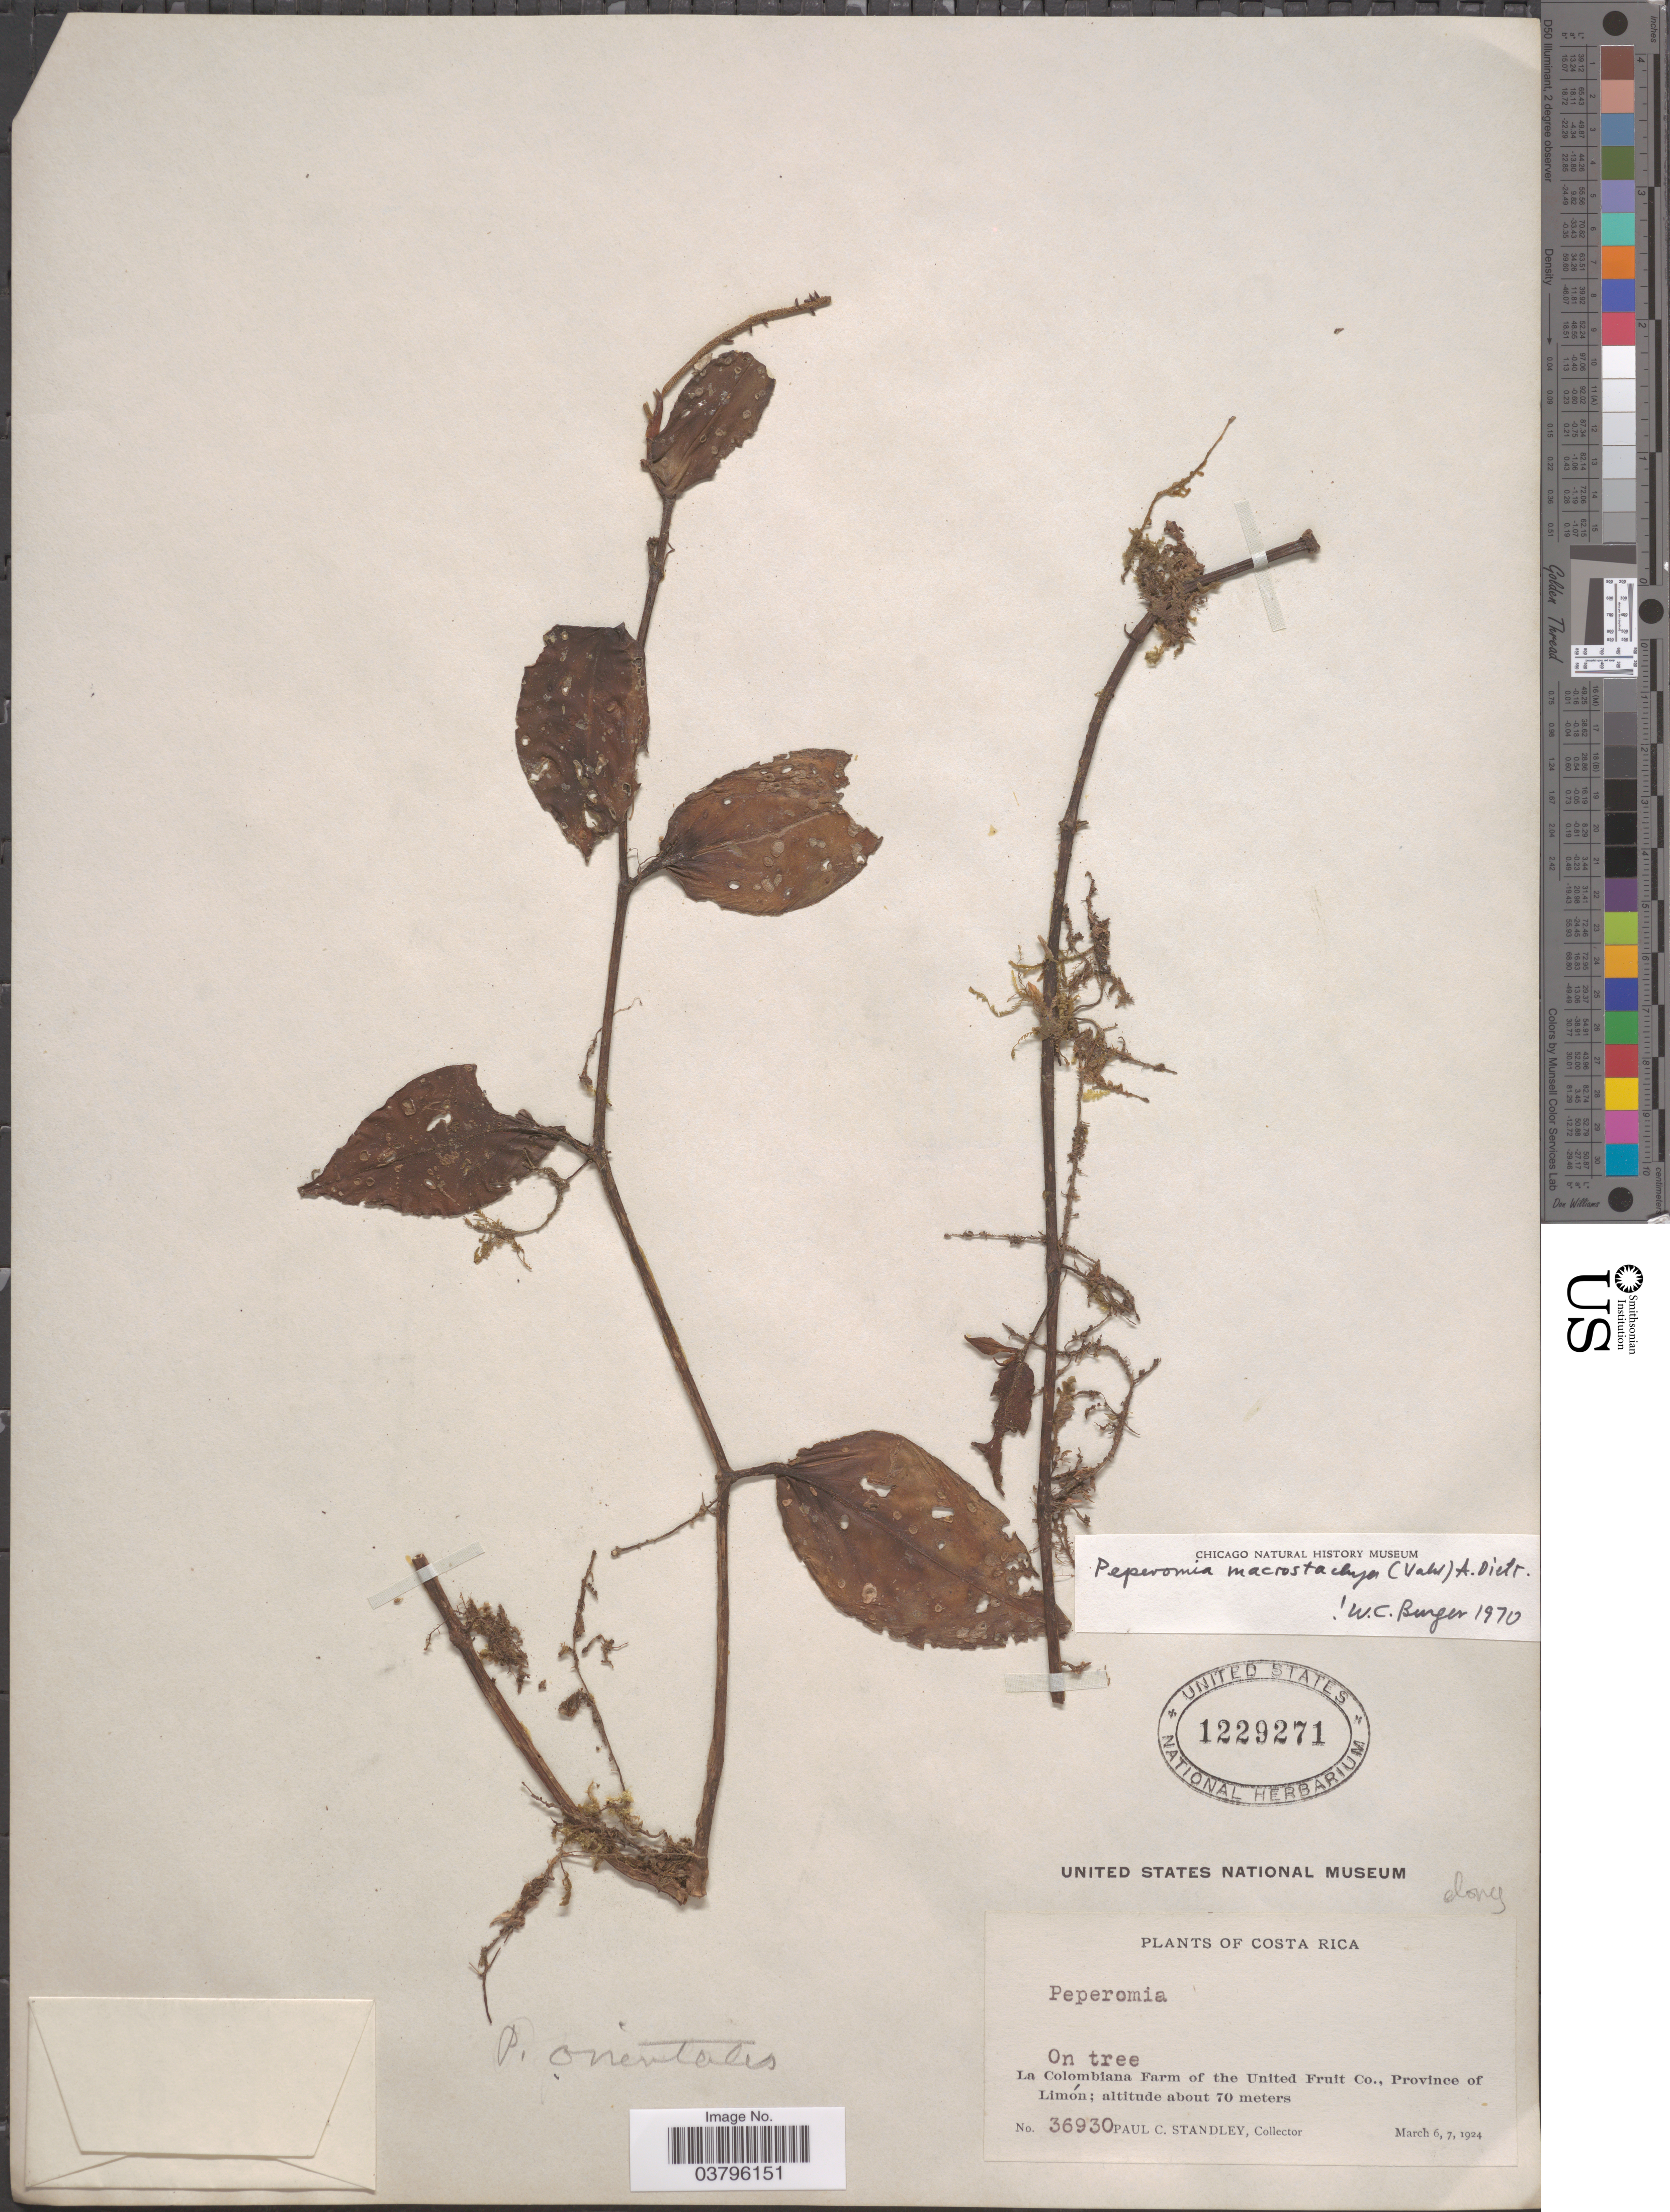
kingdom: Plantae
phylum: Tracheophyta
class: Magnoliopsida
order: Piperales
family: Piperaceae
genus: Peperomia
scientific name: Peperomia portobellensis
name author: Beurl.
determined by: Jiménez, José Estaban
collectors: P. C. Standley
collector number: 36930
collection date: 1924-03-06/1924-03-07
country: Costa Rica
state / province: Limón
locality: La Colombiana Farm of the United Fruit Co.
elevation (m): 70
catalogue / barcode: US 1229271